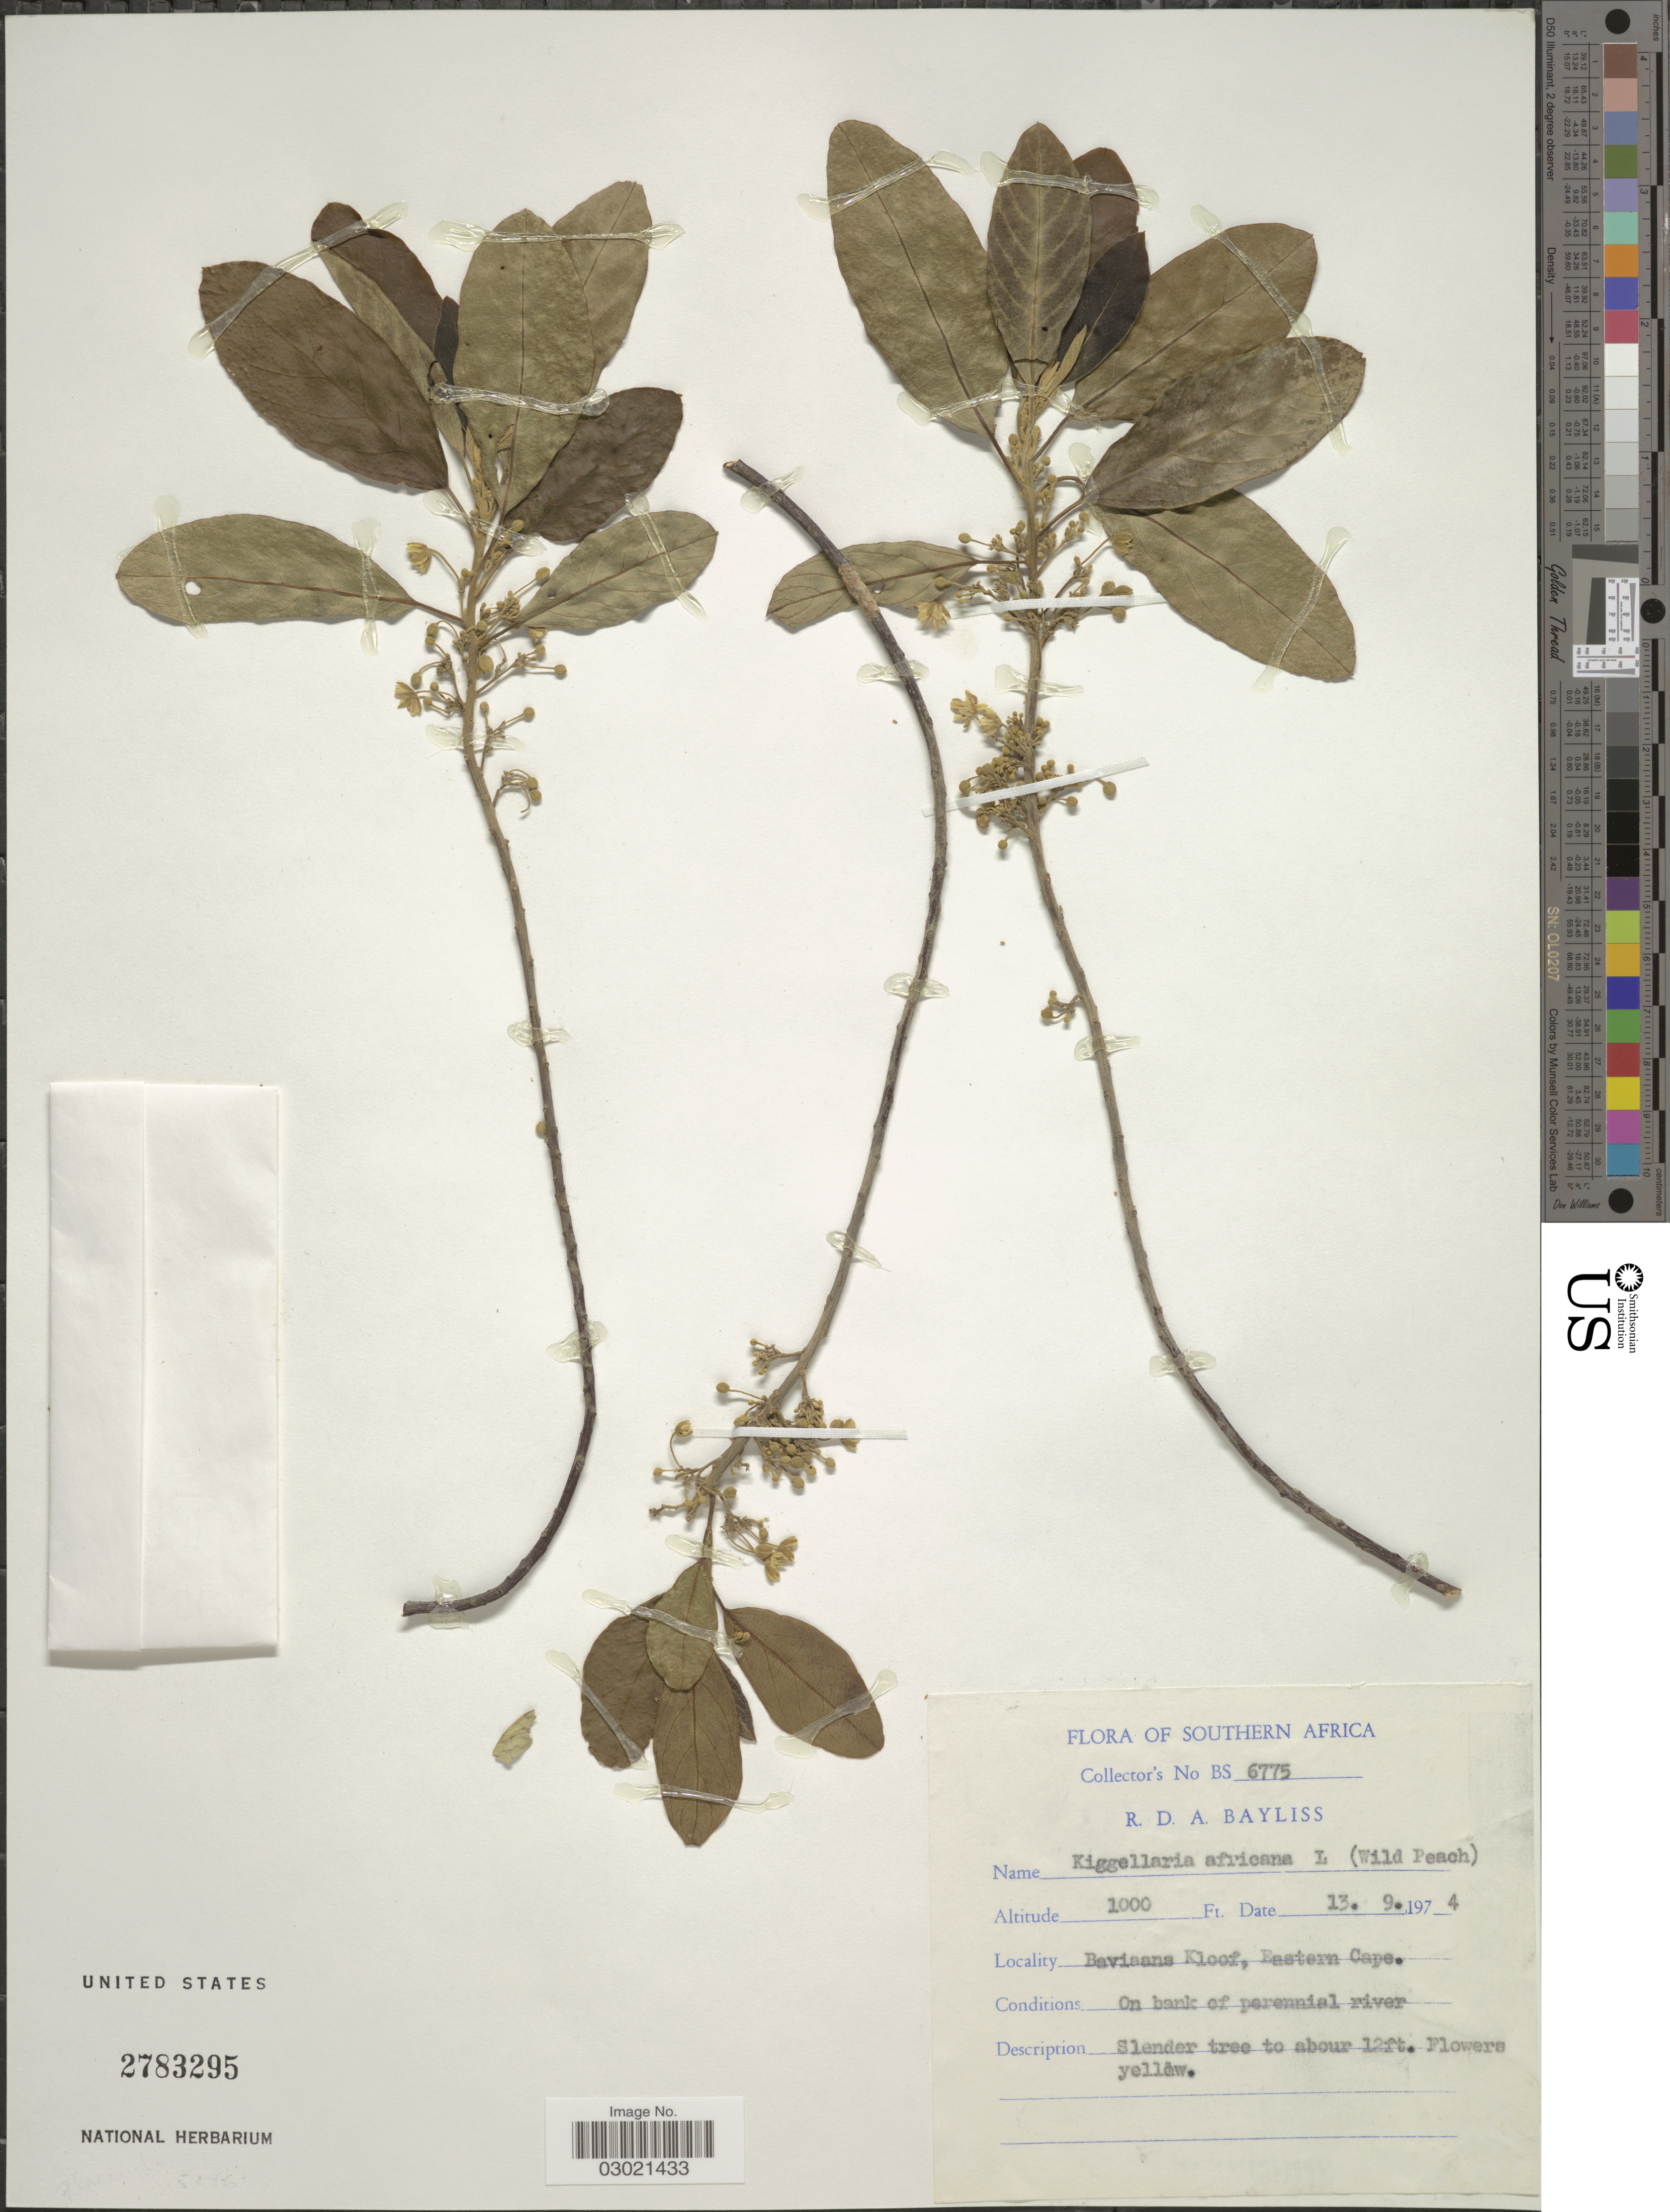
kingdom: Plantae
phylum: Tracheophyta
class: Magnoliopsida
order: Malpighiales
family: Achariaceae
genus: Kiggelaria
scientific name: Kiggelaria africana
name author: L.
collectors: R. Bayliss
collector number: BS 6775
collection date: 1974-09-13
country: South Africa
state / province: Eastern Cape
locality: Southern Africa. Baviaans Kloof, Eastern Cape.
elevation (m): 305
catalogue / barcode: US 2783295